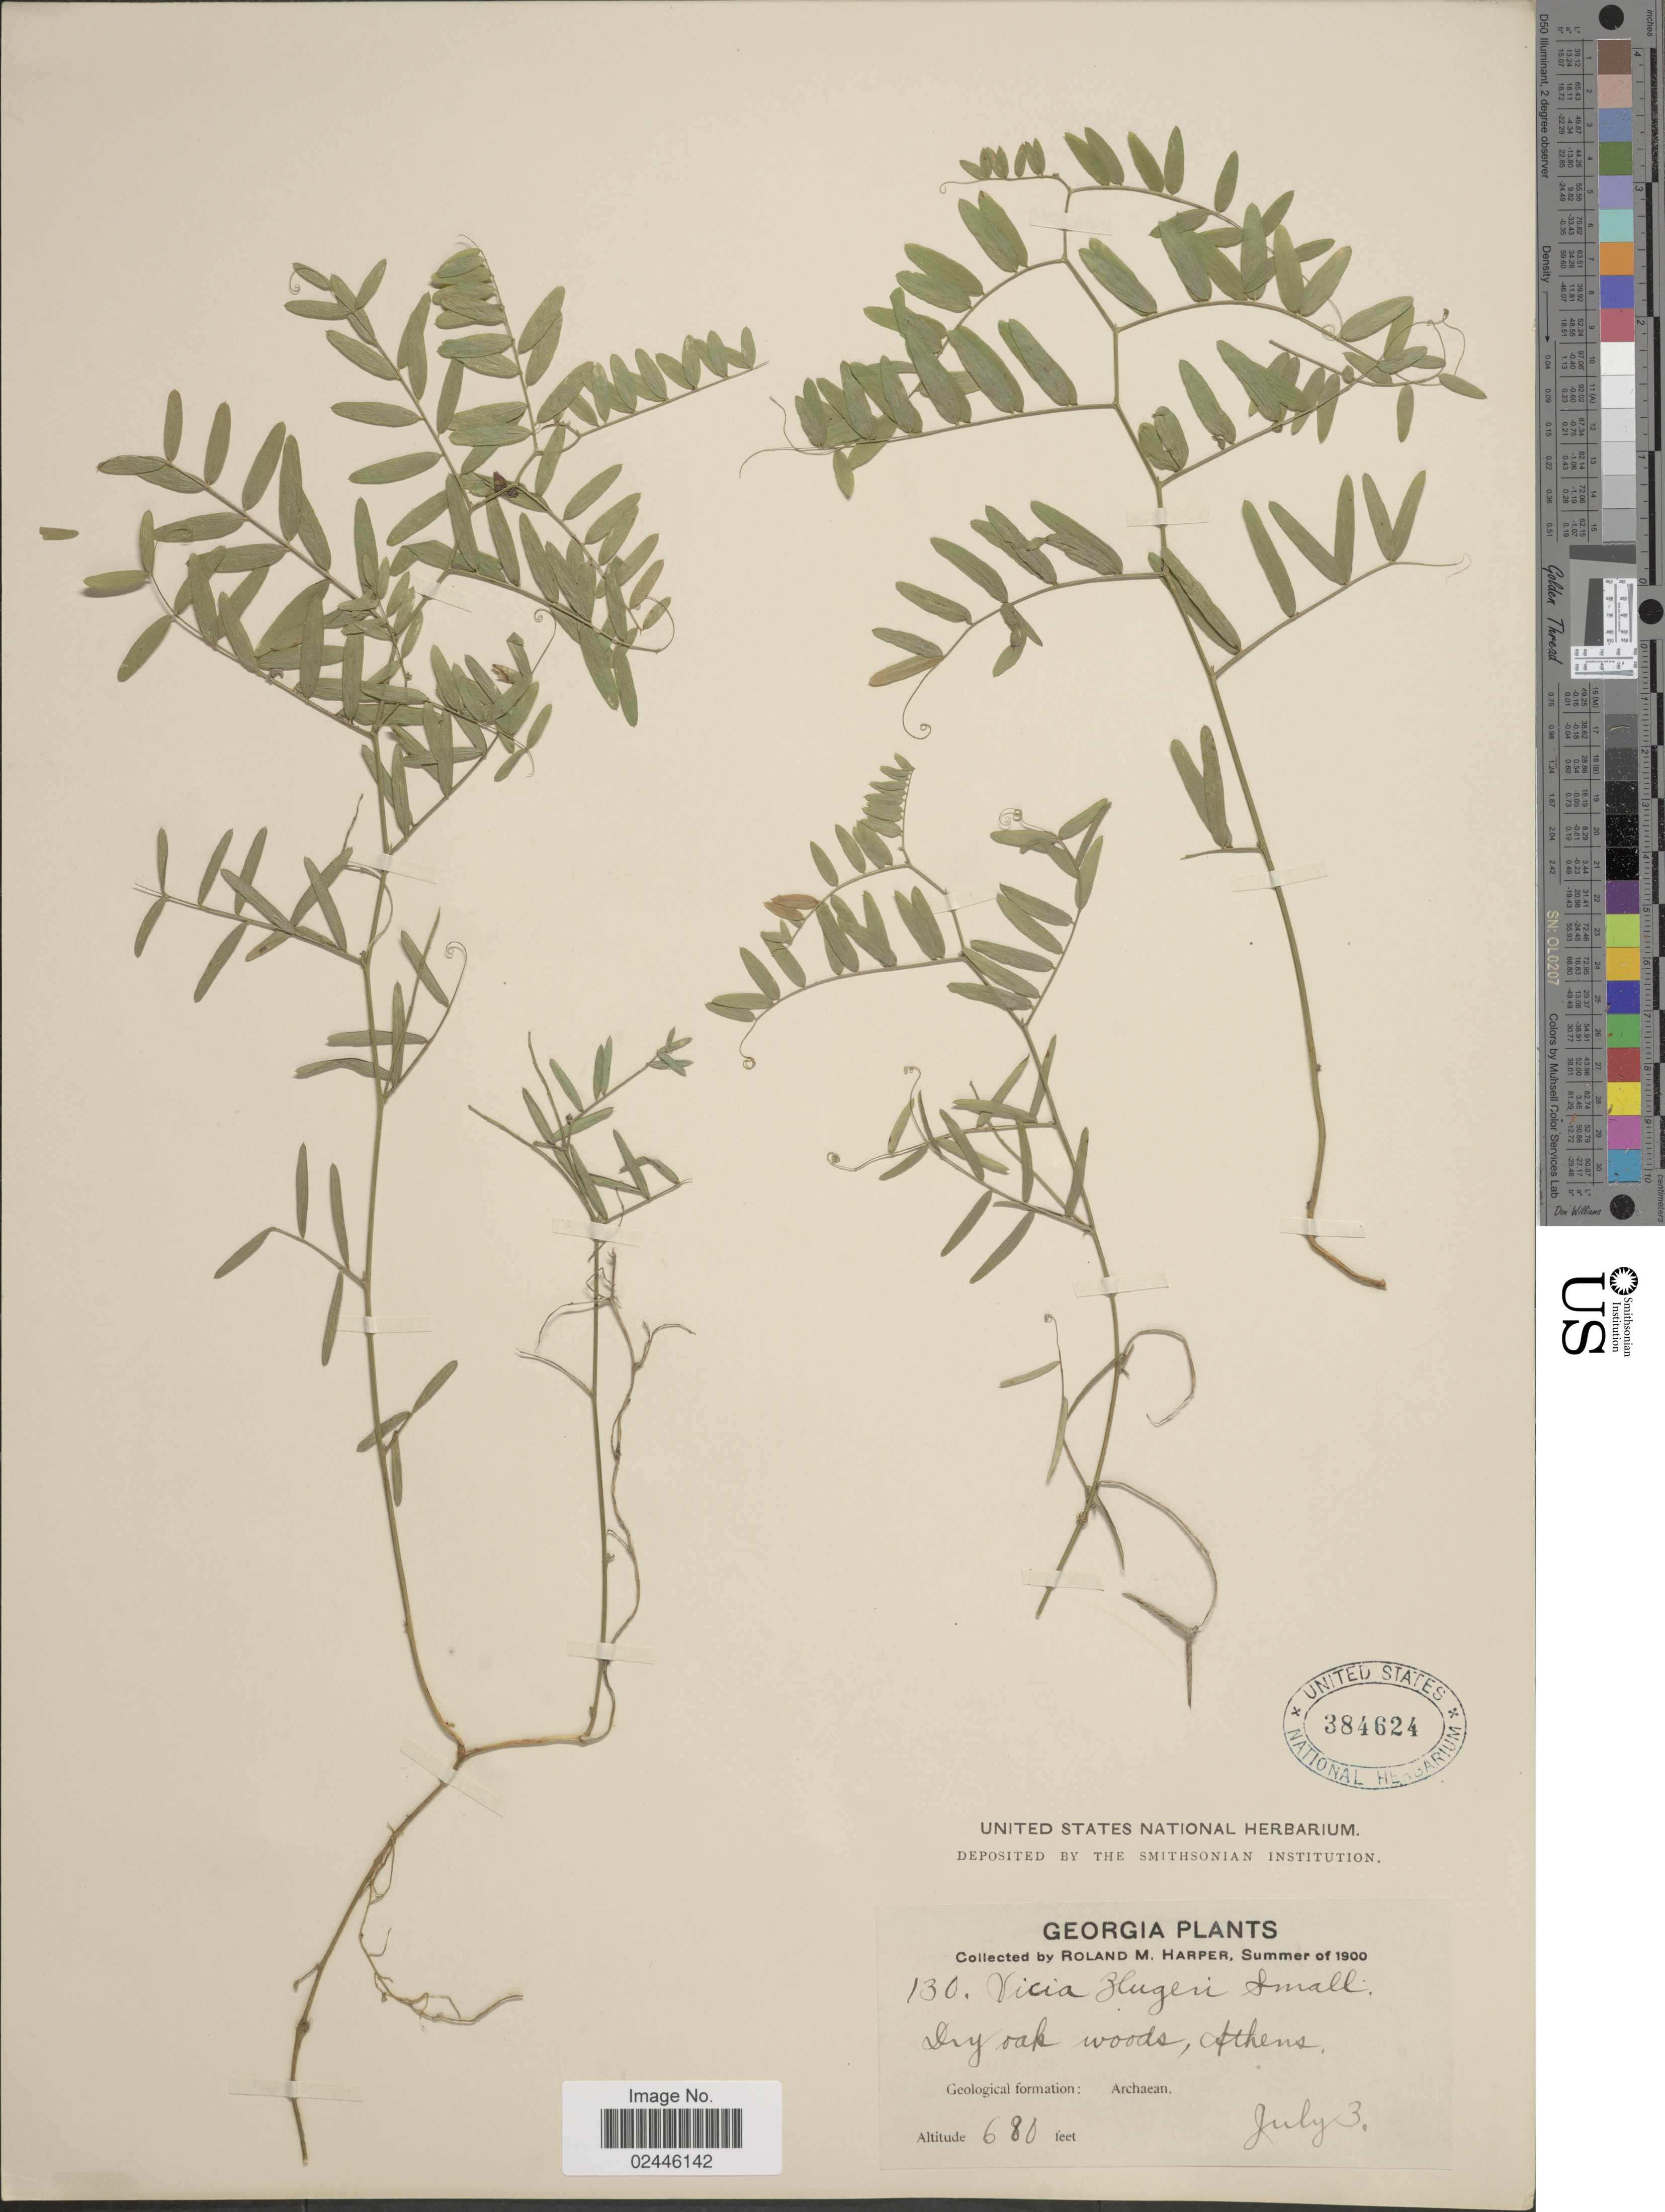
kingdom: Plantae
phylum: Tracheophyta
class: Magnoliopsida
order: Fabales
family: Fabaceae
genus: Vicia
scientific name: Vicia hugeri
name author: Small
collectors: R. M. Harper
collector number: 130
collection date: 1900-07-03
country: United States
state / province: Georgia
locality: Athens, Archaean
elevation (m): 207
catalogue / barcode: US 384624